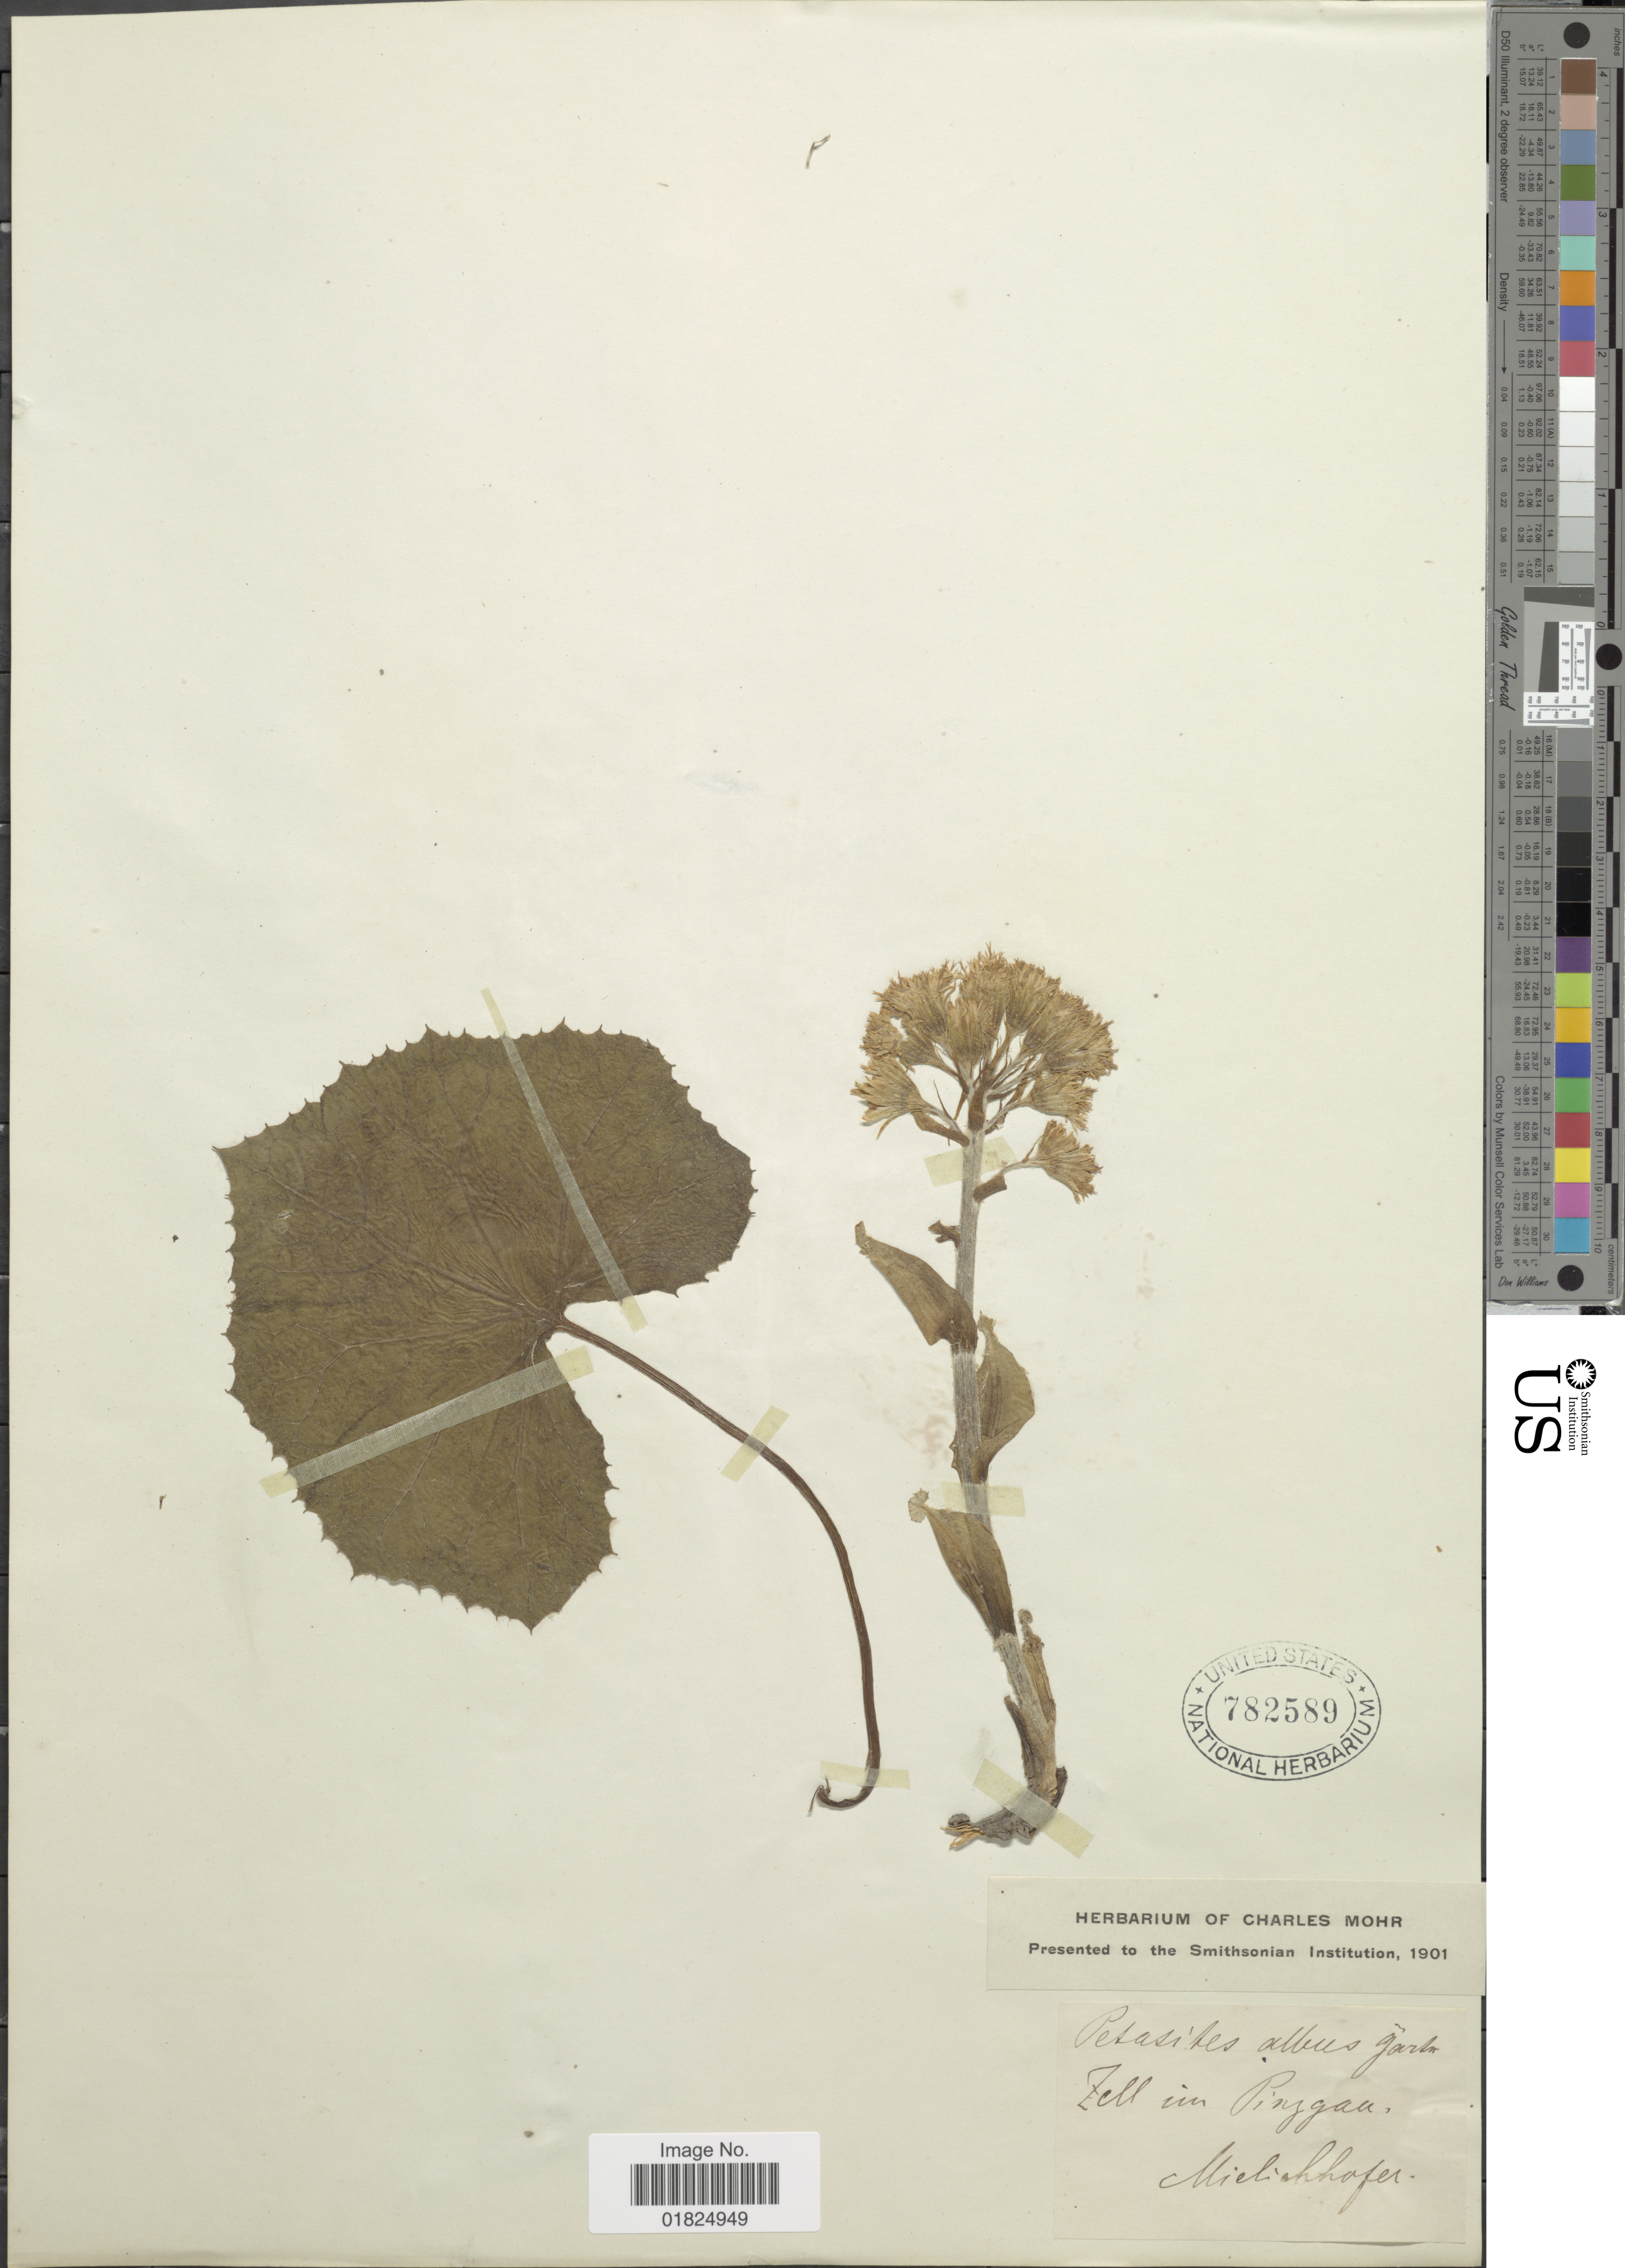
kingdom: Plantae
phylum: Tracheophyta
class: Magnoliopsida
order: Asterales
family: Asteraceae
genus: Petasites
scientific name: Petasites albus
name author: (L.) Gaertn.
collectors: M. Mielichhofer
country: Austria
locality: Fell in Pinzgau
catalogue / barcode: US 782589